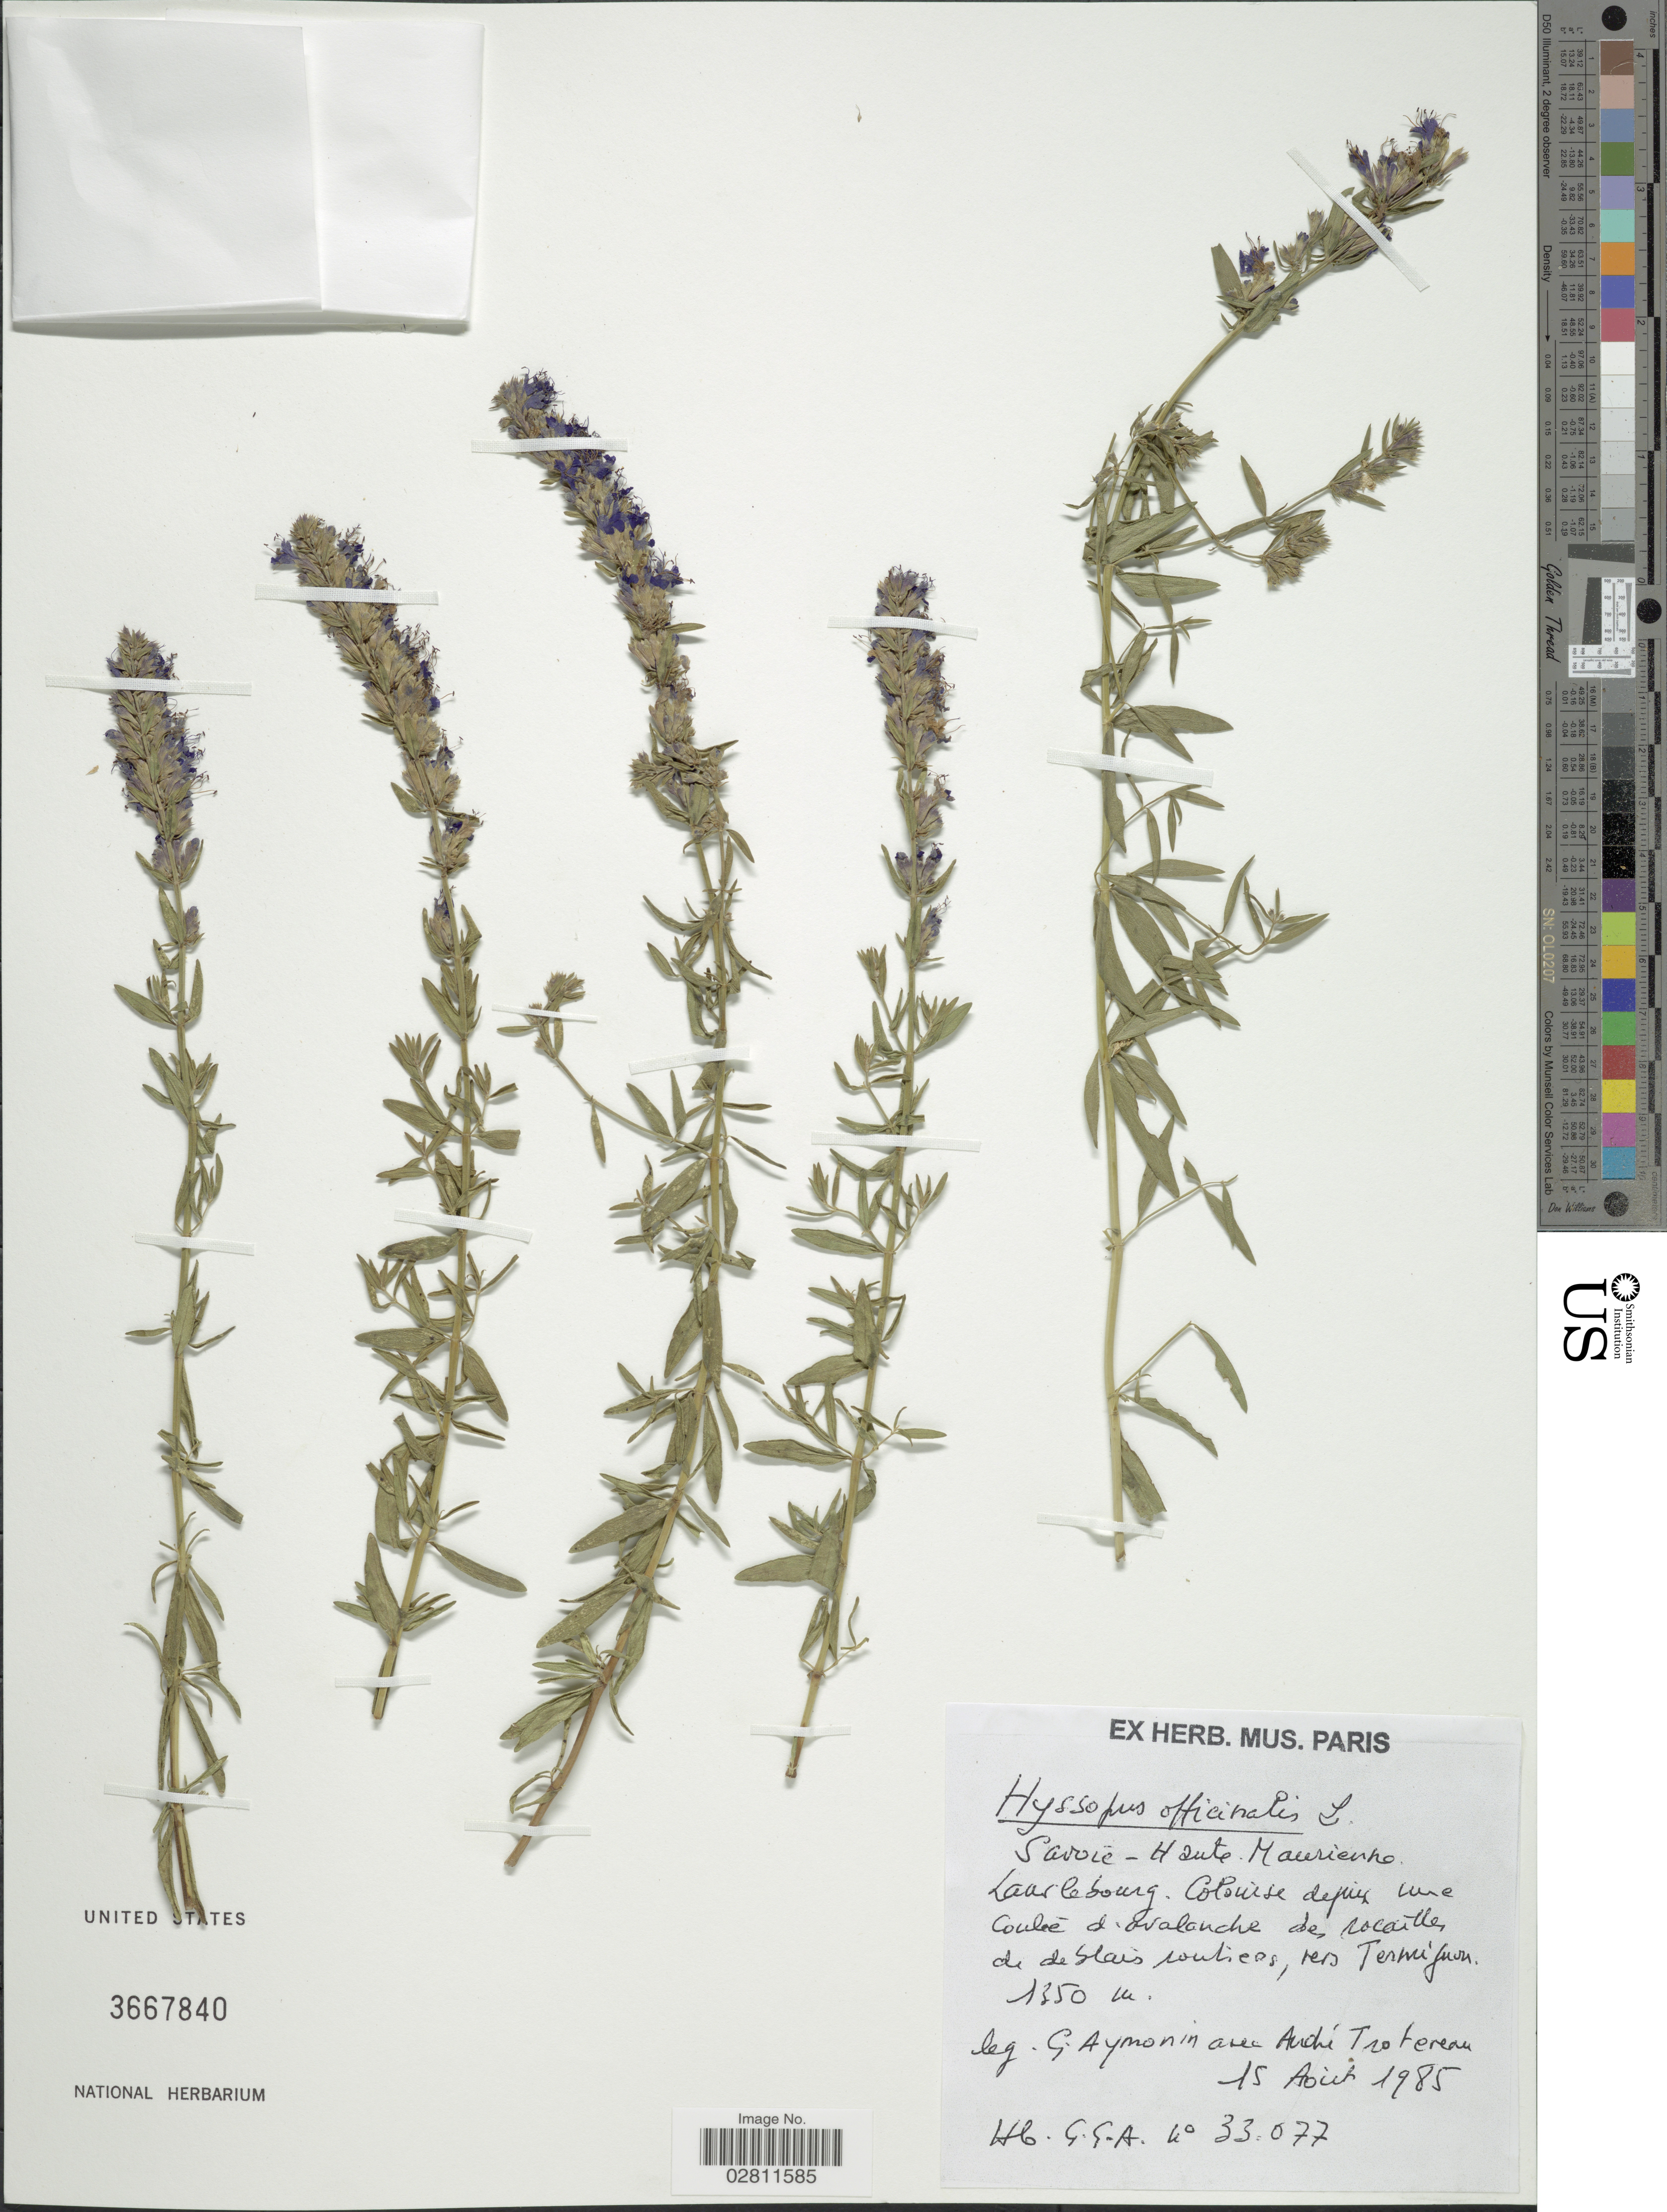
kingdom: Plantae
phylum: Tracheophyta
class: Magnoliopsida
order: Lamiales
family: Lamiaceae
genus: Hyssopus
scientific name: Hyssopus officinalis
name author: L.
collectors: G. Aymonin & A. Trotereau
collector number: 33077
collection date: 1985-08-15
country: France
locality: Savoie-Haute Mauienho, Lanslebourg, Colonise depix une coulée d'avalanche de rocaille, de deslais routiers, vers Termíjuon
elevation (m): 1350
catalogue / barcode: US 3667840